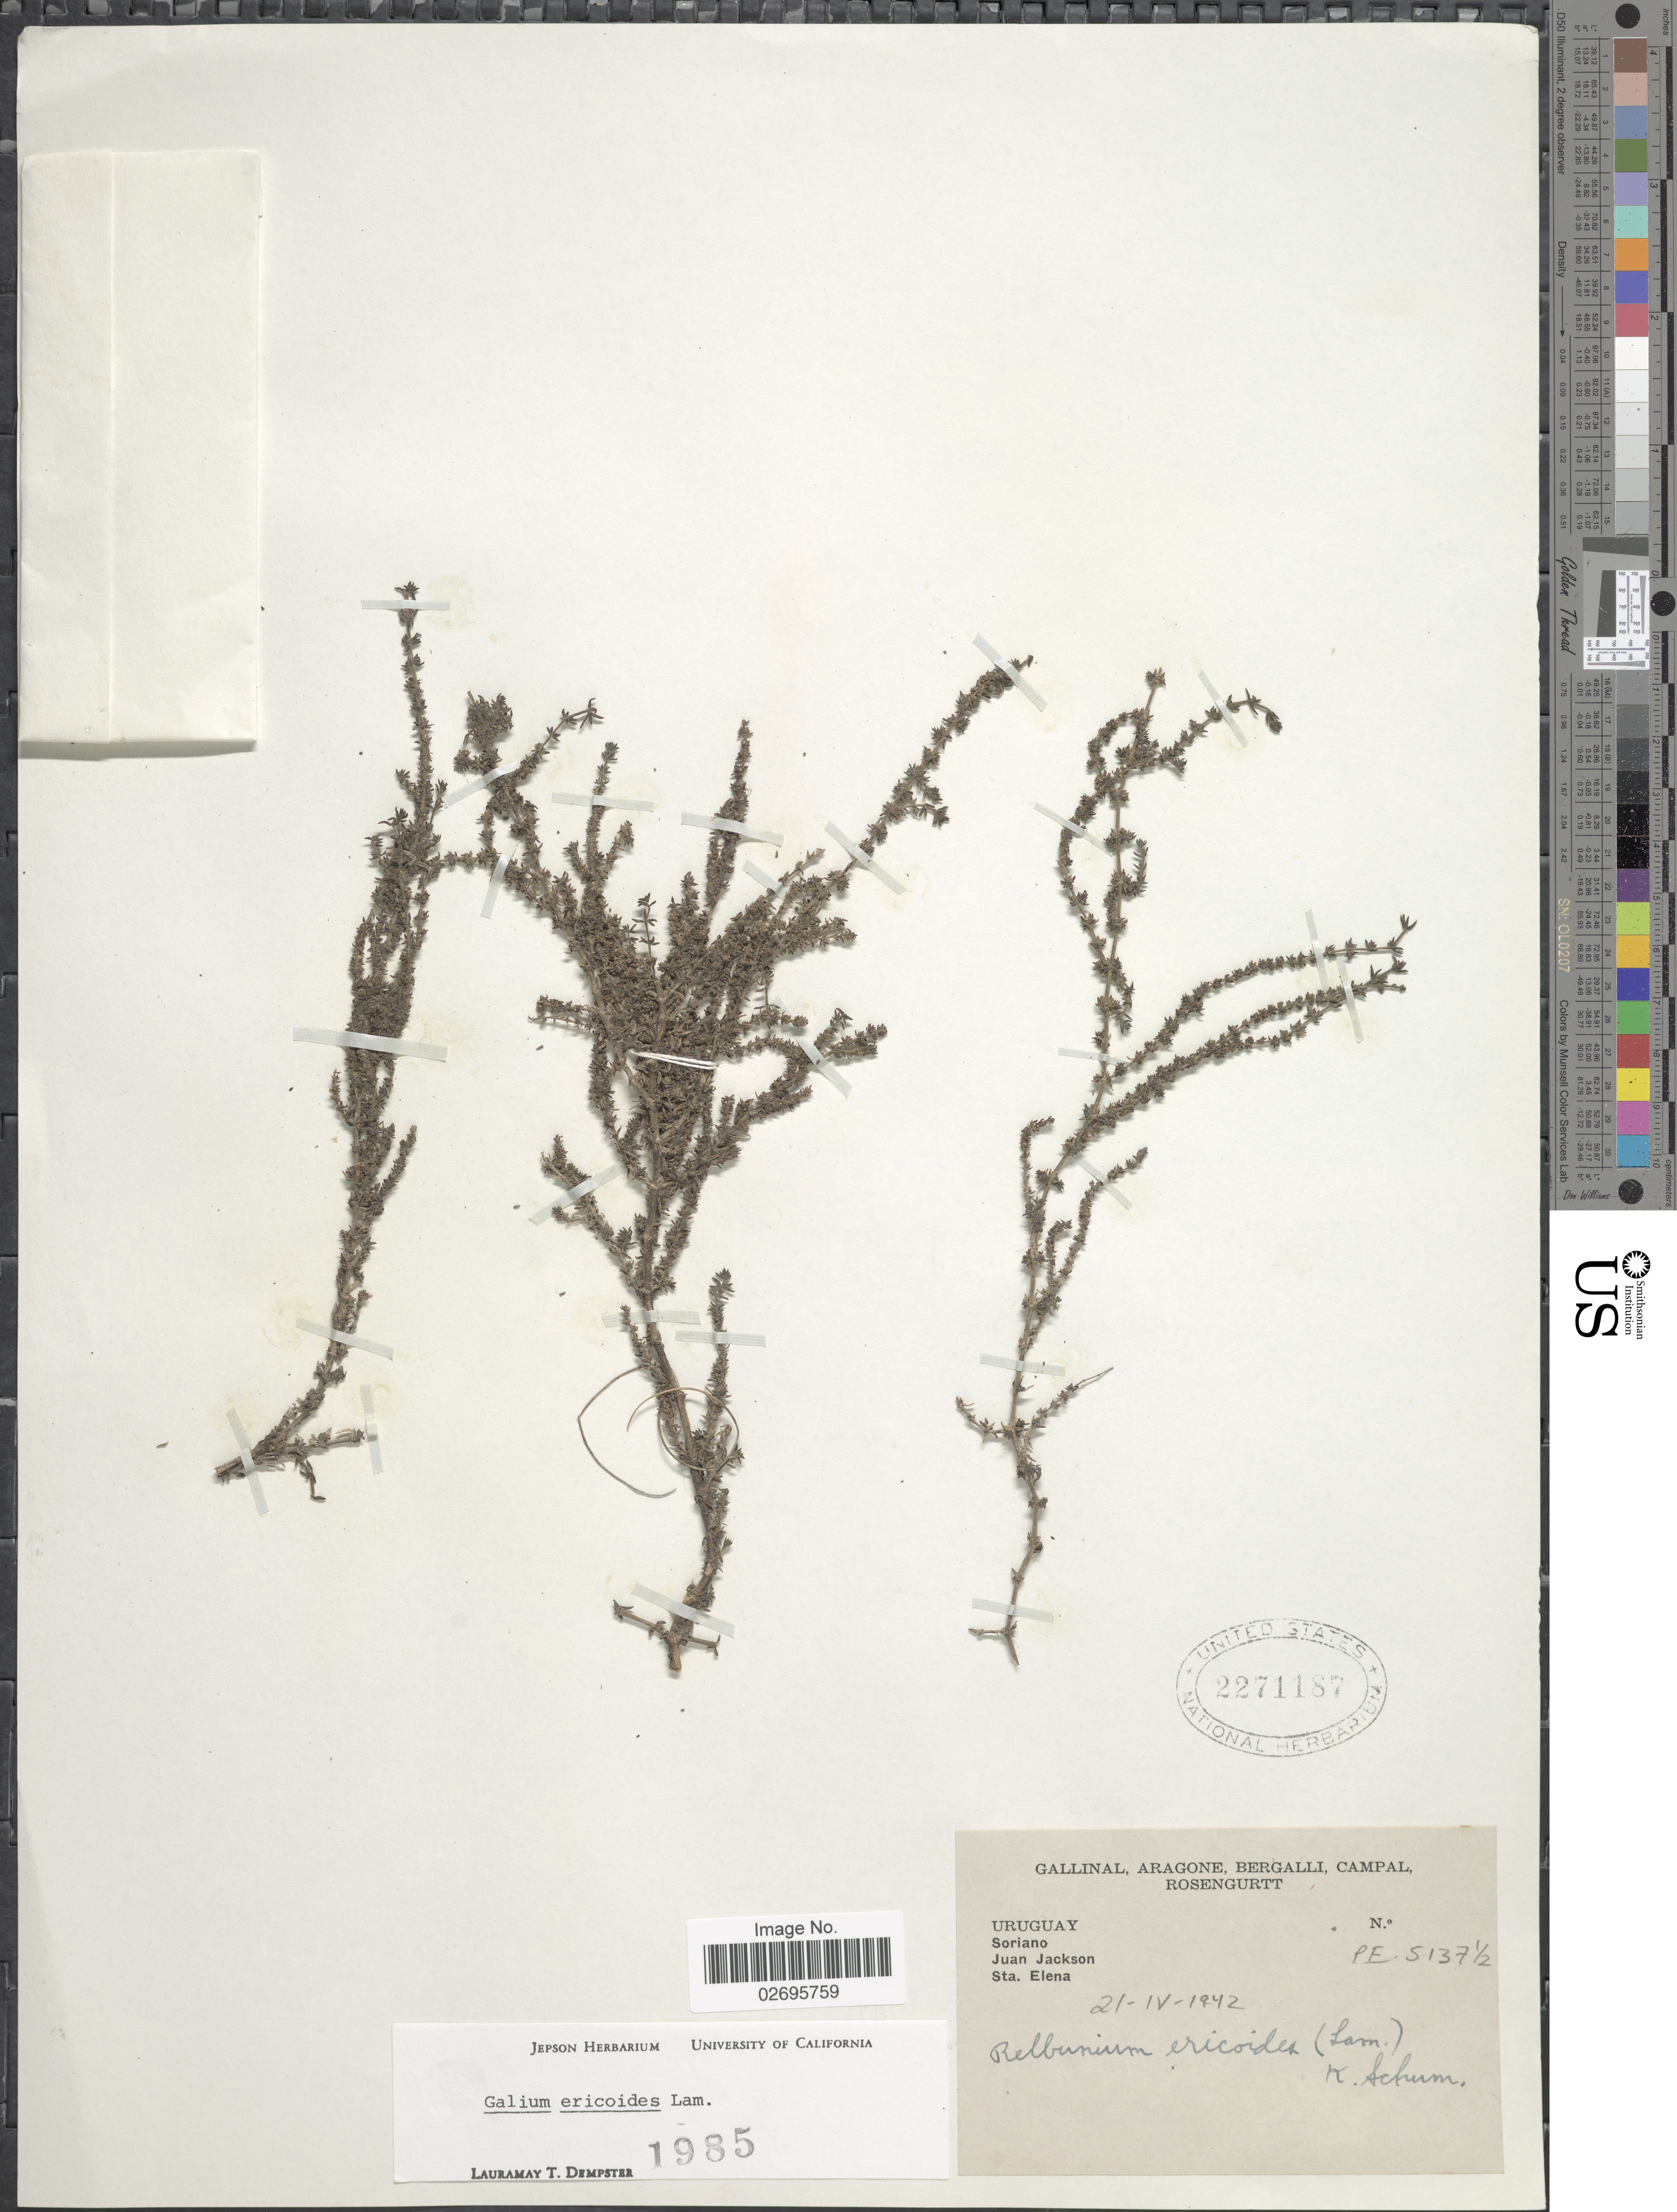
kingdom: Plantae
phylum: Tracheophyta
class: Magnoliopsida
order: Gentianales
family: Rubiaceae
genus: Galium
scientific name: Galium ericoides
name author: Lam.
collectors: -. Gallinal, -- Aragone, -- Bergalli, -- Campal & Rosengurtt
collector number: PE 5137½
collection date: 1942-04-21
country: Uruguay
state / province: Soriano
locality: Soriano, Juan Jackson, Sta. Elena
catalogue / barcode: US 2271187